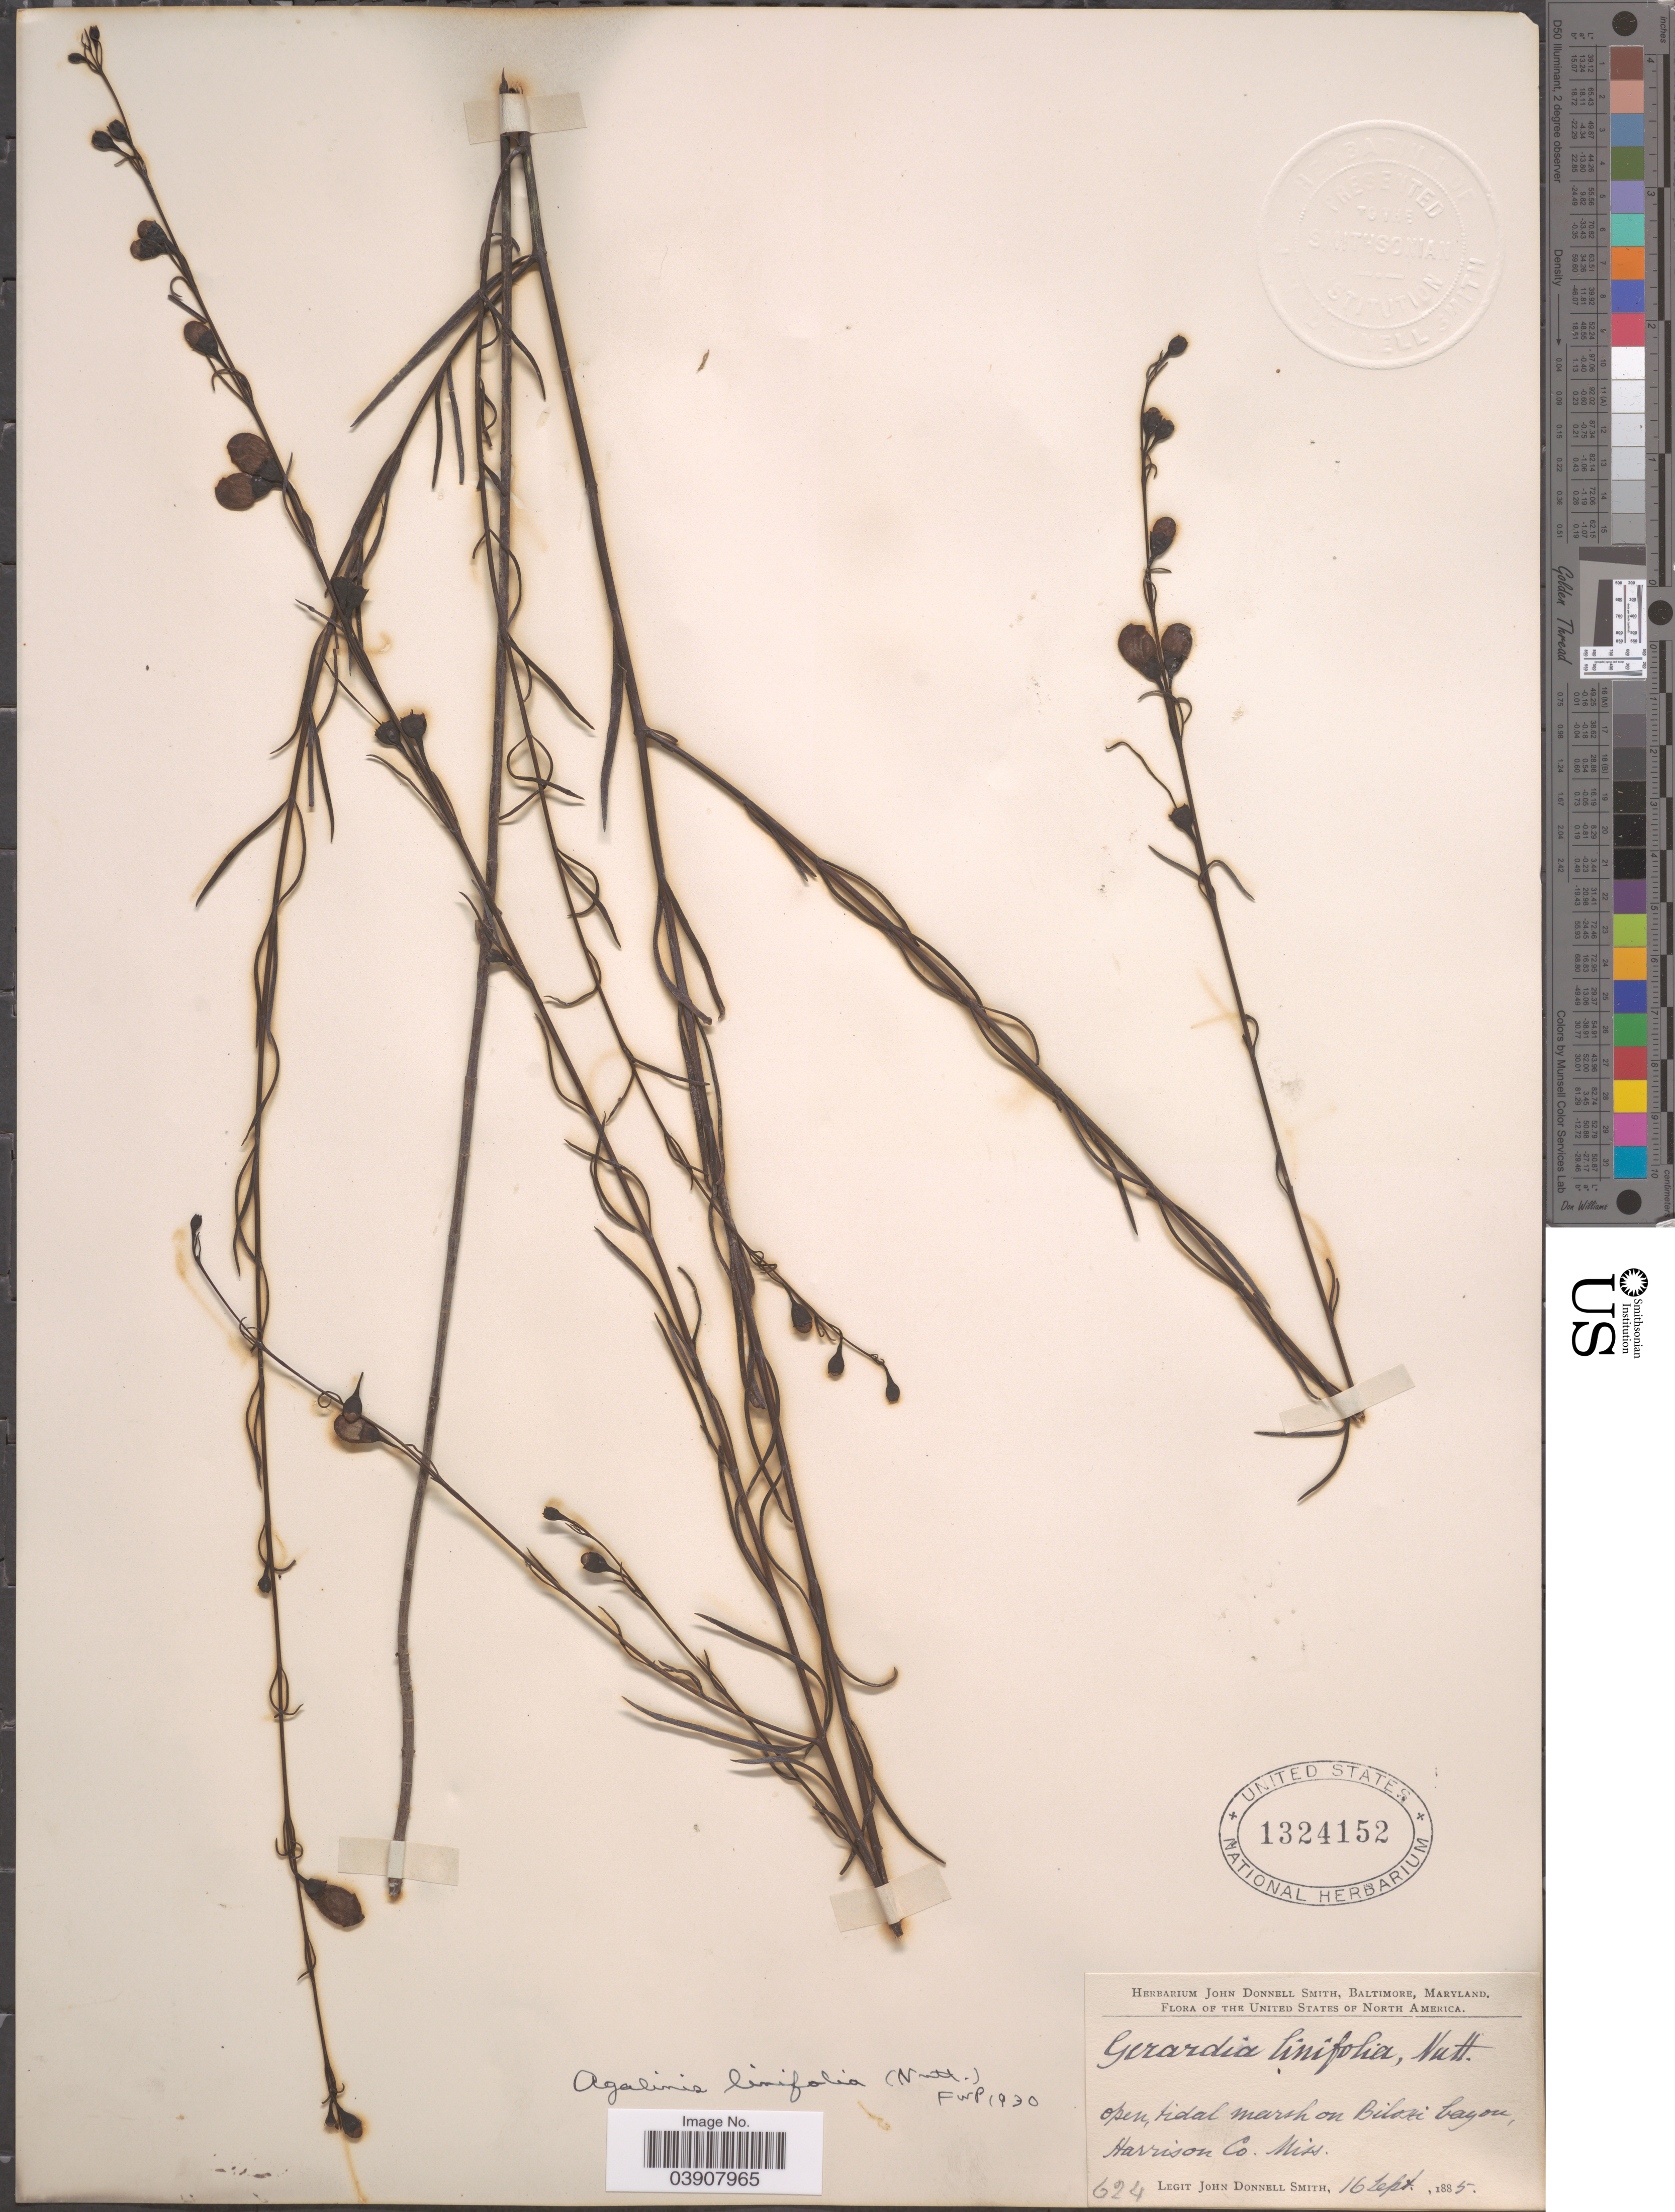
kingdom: Plantae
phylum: Tracheophyta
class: Magnoliopsida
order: Lamiales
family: Orobanchaceae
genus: Agalinis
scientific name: Agalinis linifolia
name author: (Nutt.) Britton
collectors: J. Donnell Smith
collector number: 624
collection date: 1885-09-16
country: United States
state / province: Mississippi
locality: Tidal marsh on Biloxi bayou, Harrison Co.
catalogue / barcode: US 1324152